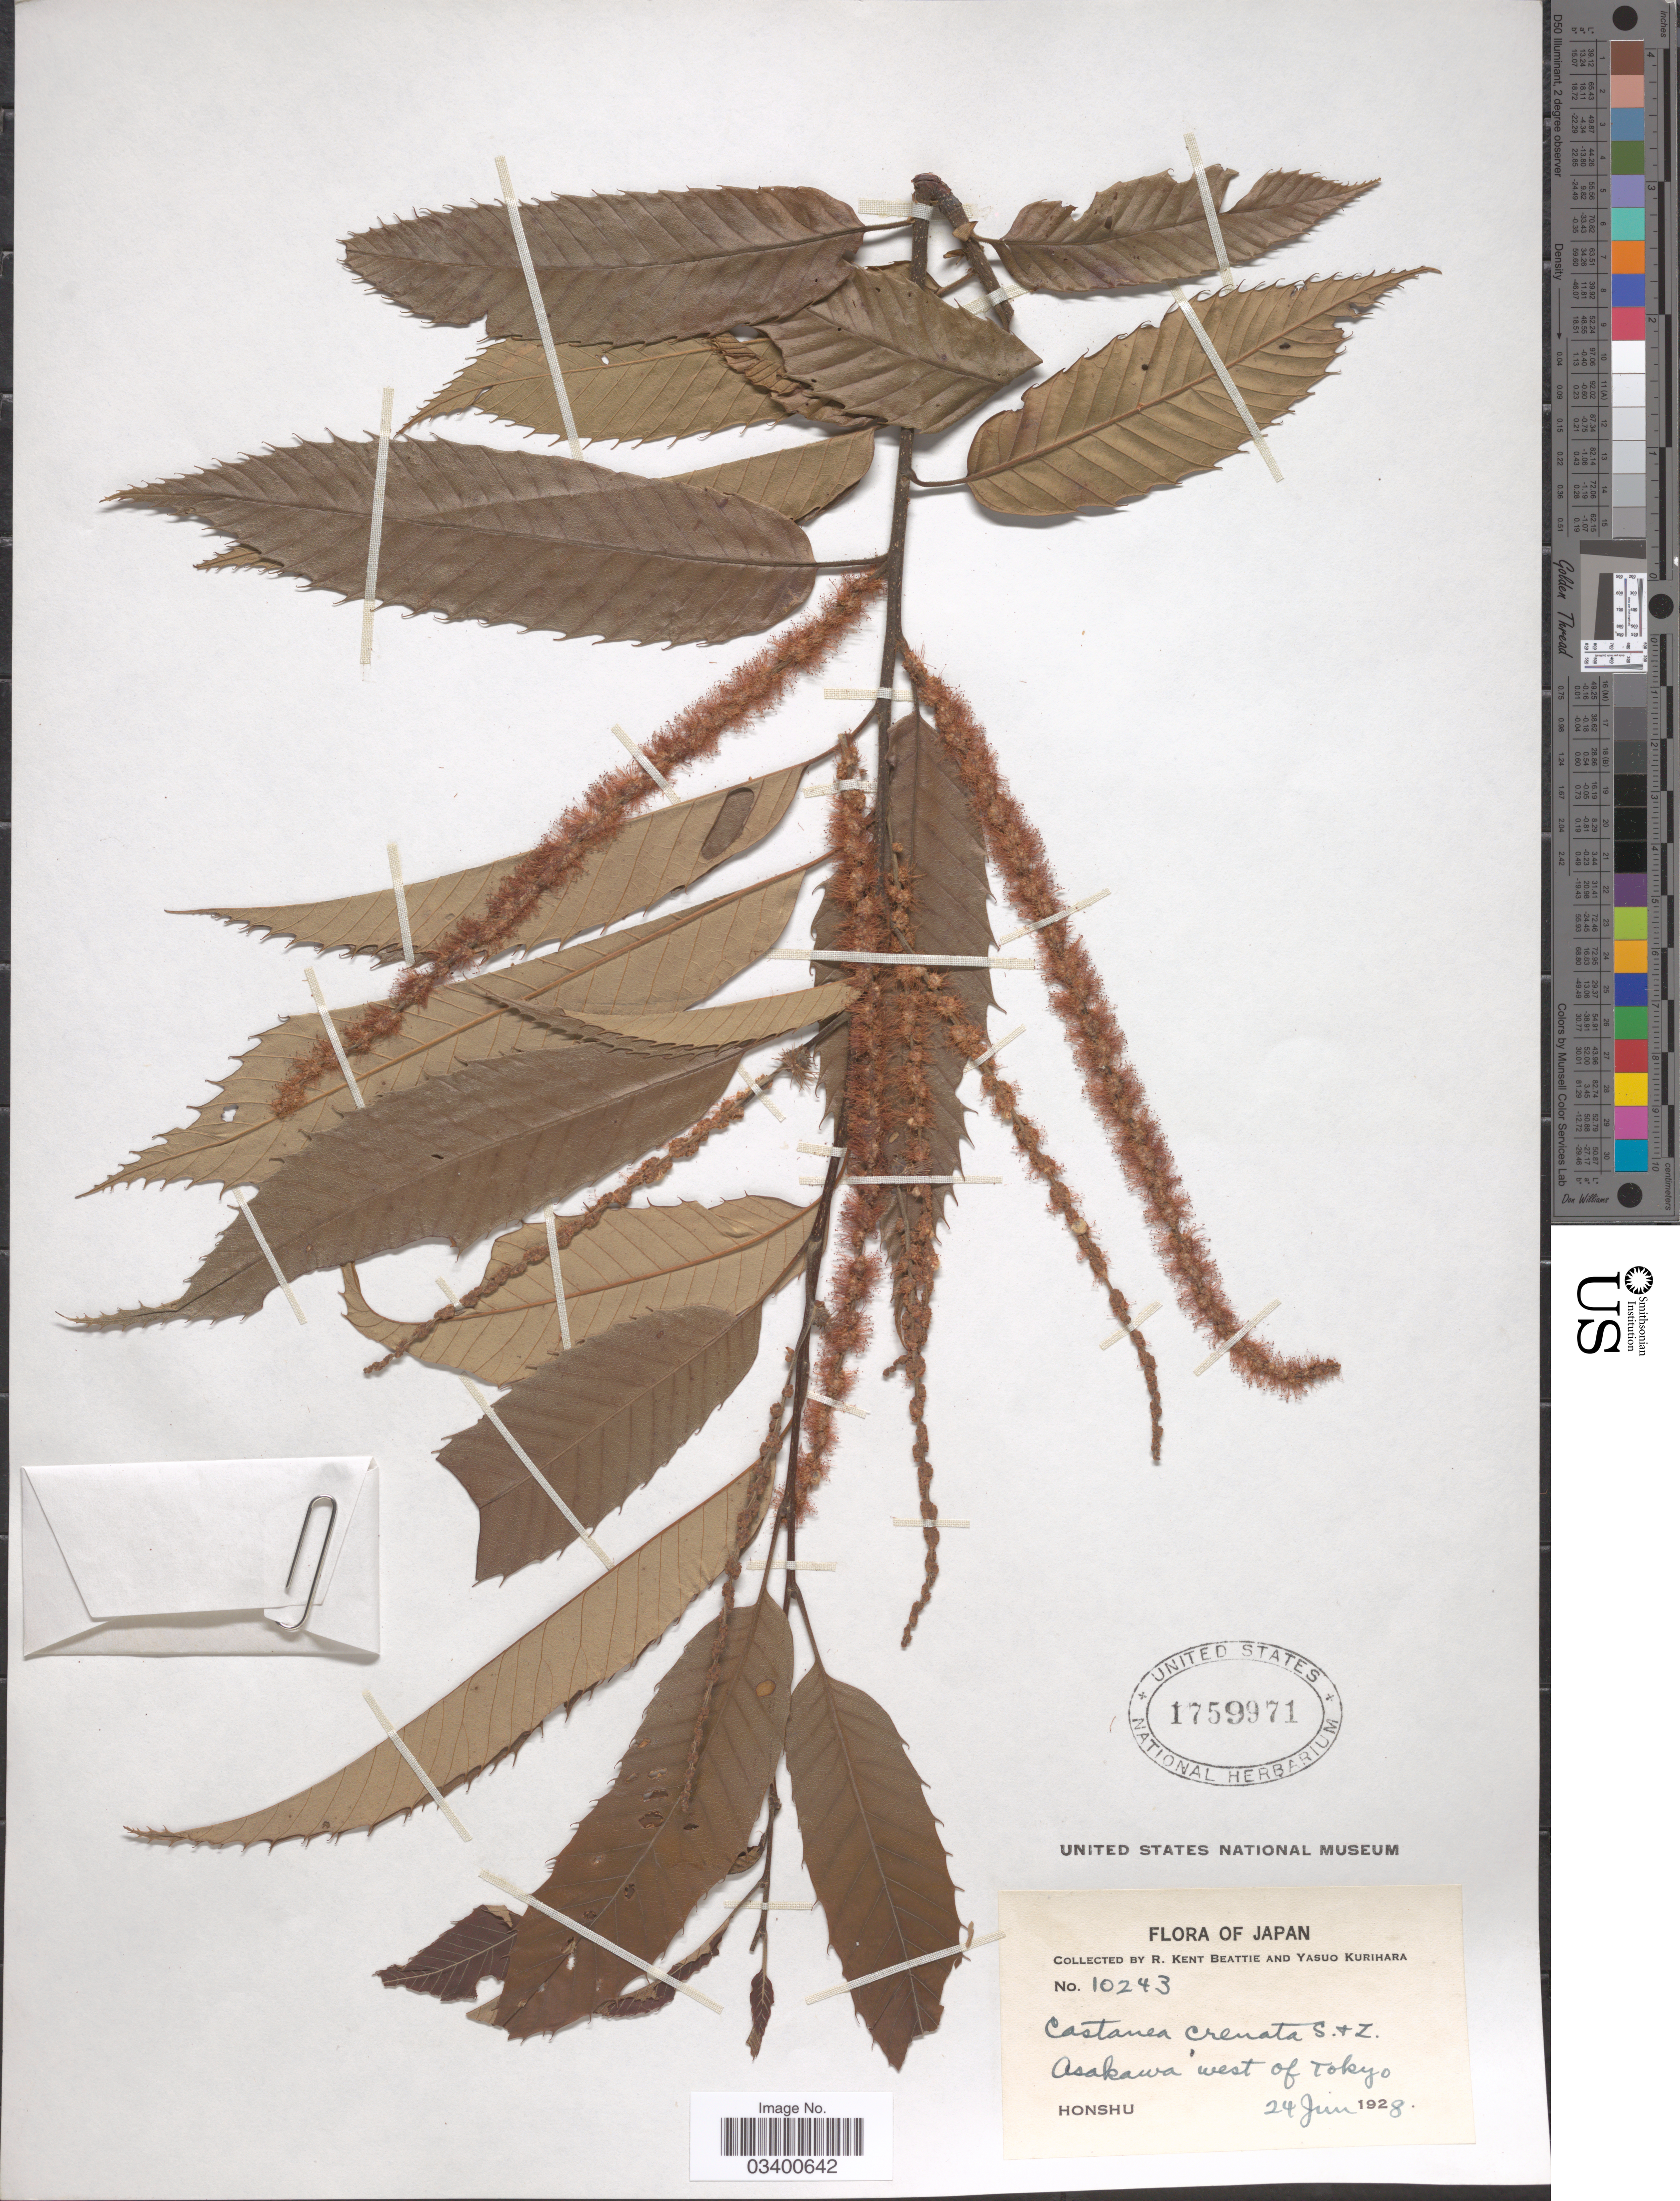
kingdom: Plantae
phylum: Tracheophyta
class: Magnoliopsida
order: Fagales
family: Fagaceae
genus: Castanea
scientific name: Castanea crenata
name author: Siebold & Zucc.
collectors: R. K. Beattie & Y. Kurihara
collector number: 10243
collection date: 1928-06-24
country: Japan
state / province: Tokyo, Federal City of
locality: Asakawa west of Tokyo. Honshu.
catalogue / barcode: US 1759971